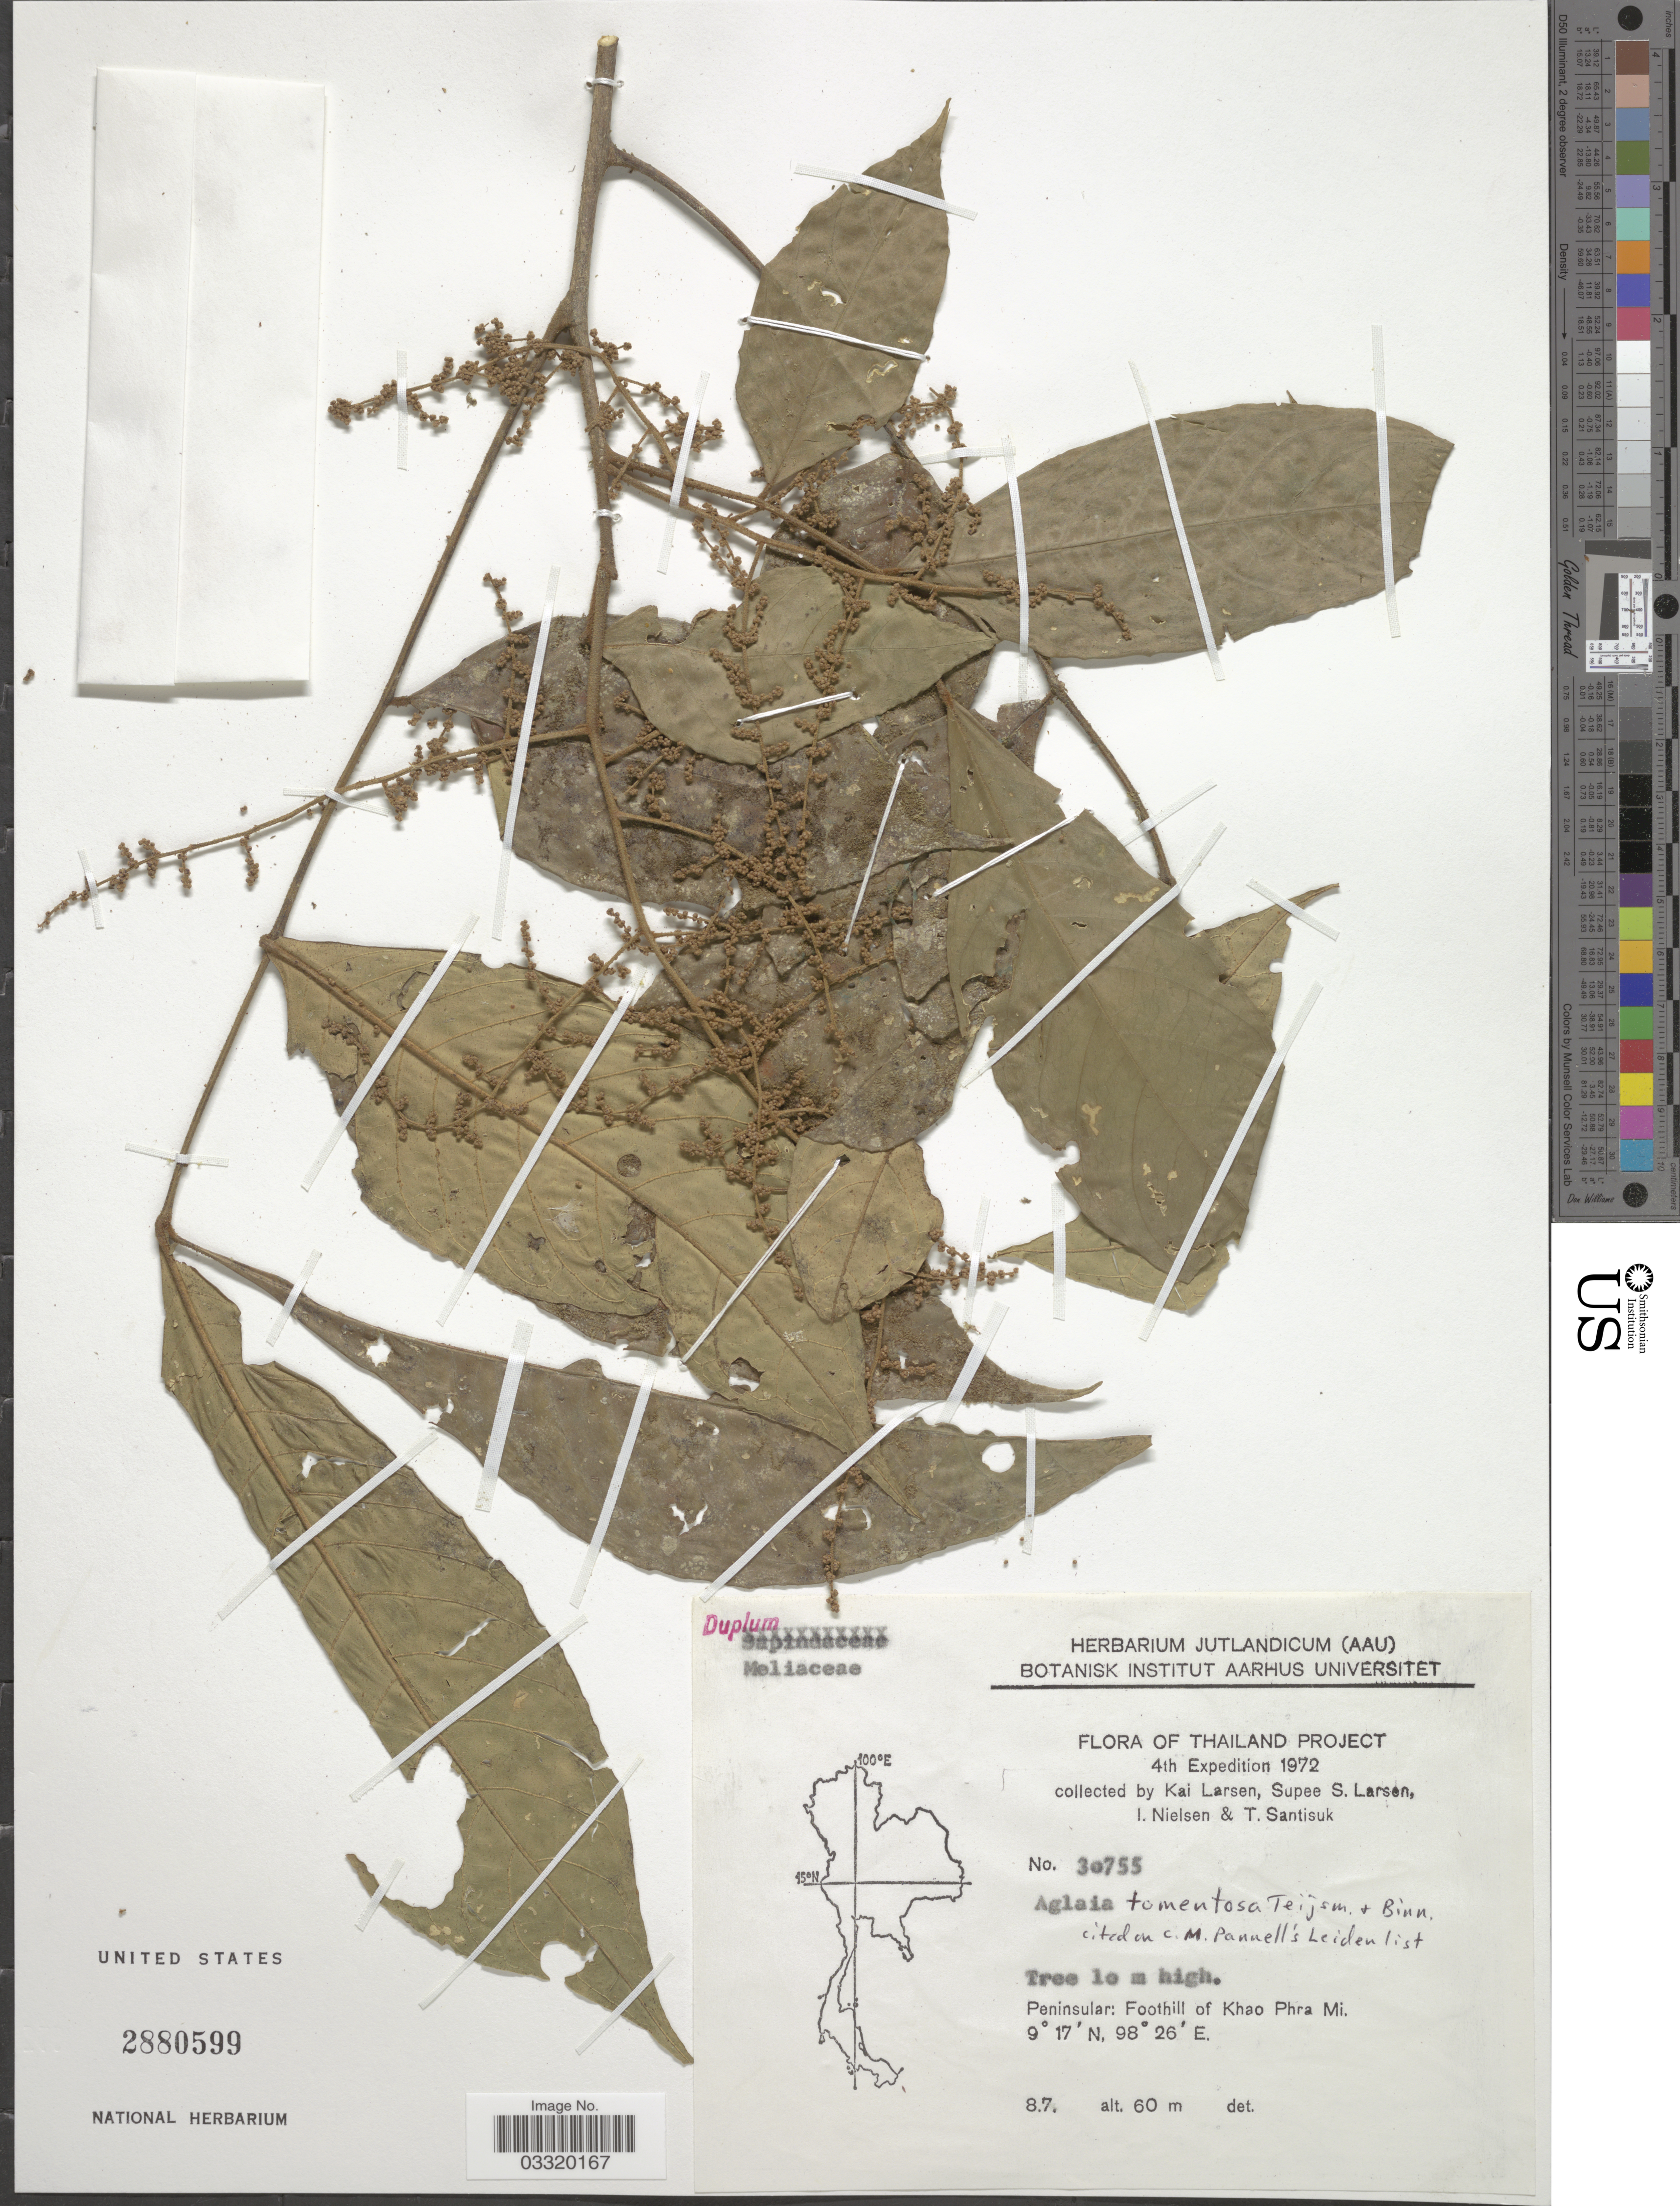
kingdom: Plantae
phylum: Tracheophyta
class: Magnoliopsida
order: Sapindales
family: Meliaceae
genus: Aglaia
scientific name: Aglaia tomentosa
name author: Teijsm. & Binn.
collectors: K. Larsen, S. Larsen, I. Nielsen & T. Santisuk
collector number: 30755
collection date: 1972-07-08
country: Thailand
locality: Peninsular: Foothill of Khao Phra Mi.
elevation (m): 60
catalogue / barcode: US 2880599